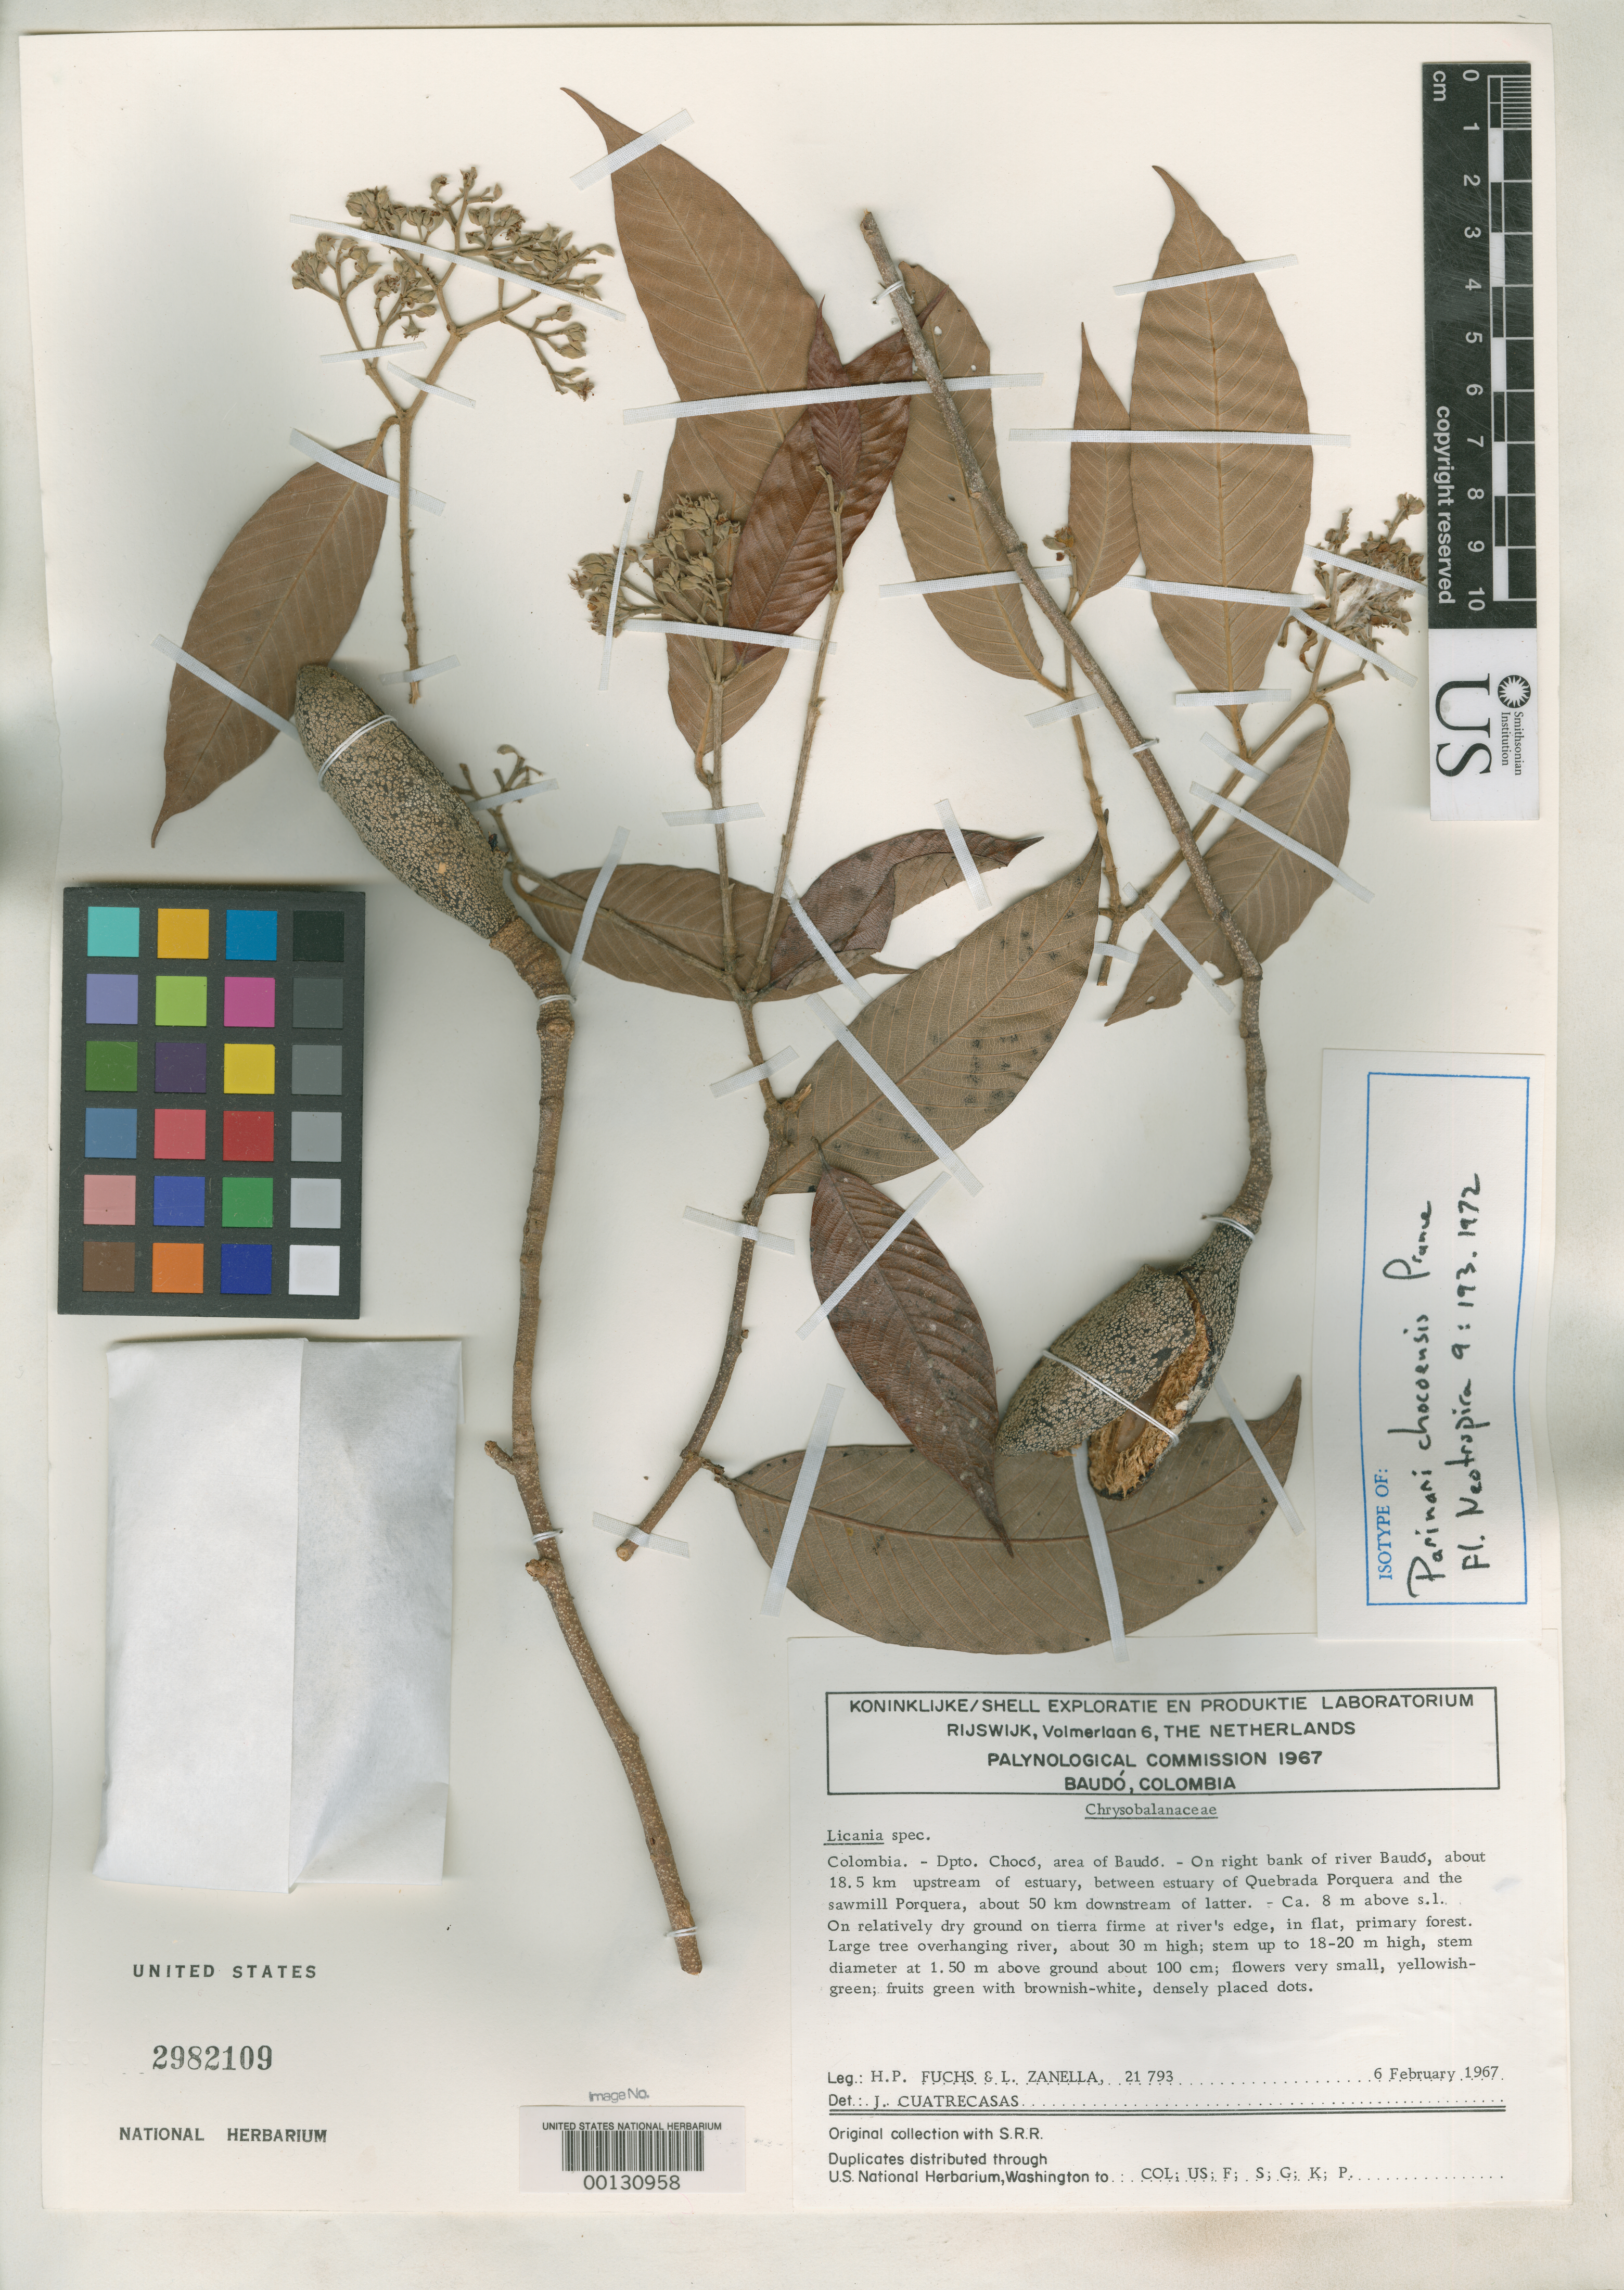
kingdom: Plantae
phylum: Tracheophyta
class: Magnoliopsida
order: Malpighiales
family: Chrysobalanaceae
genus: Parinari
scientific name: Parinari chocoensis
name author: Prance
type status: Isotype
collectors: H. P. Fuchs & L. Zanella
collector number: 21793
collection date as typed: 06 Feb 1967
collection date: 1967-02-06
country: Colombia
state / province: Chocó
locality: Between estuary of Quebrada Porquera and sawmill Porquera 50 km downstream of Latter.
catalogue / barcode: US 2982109